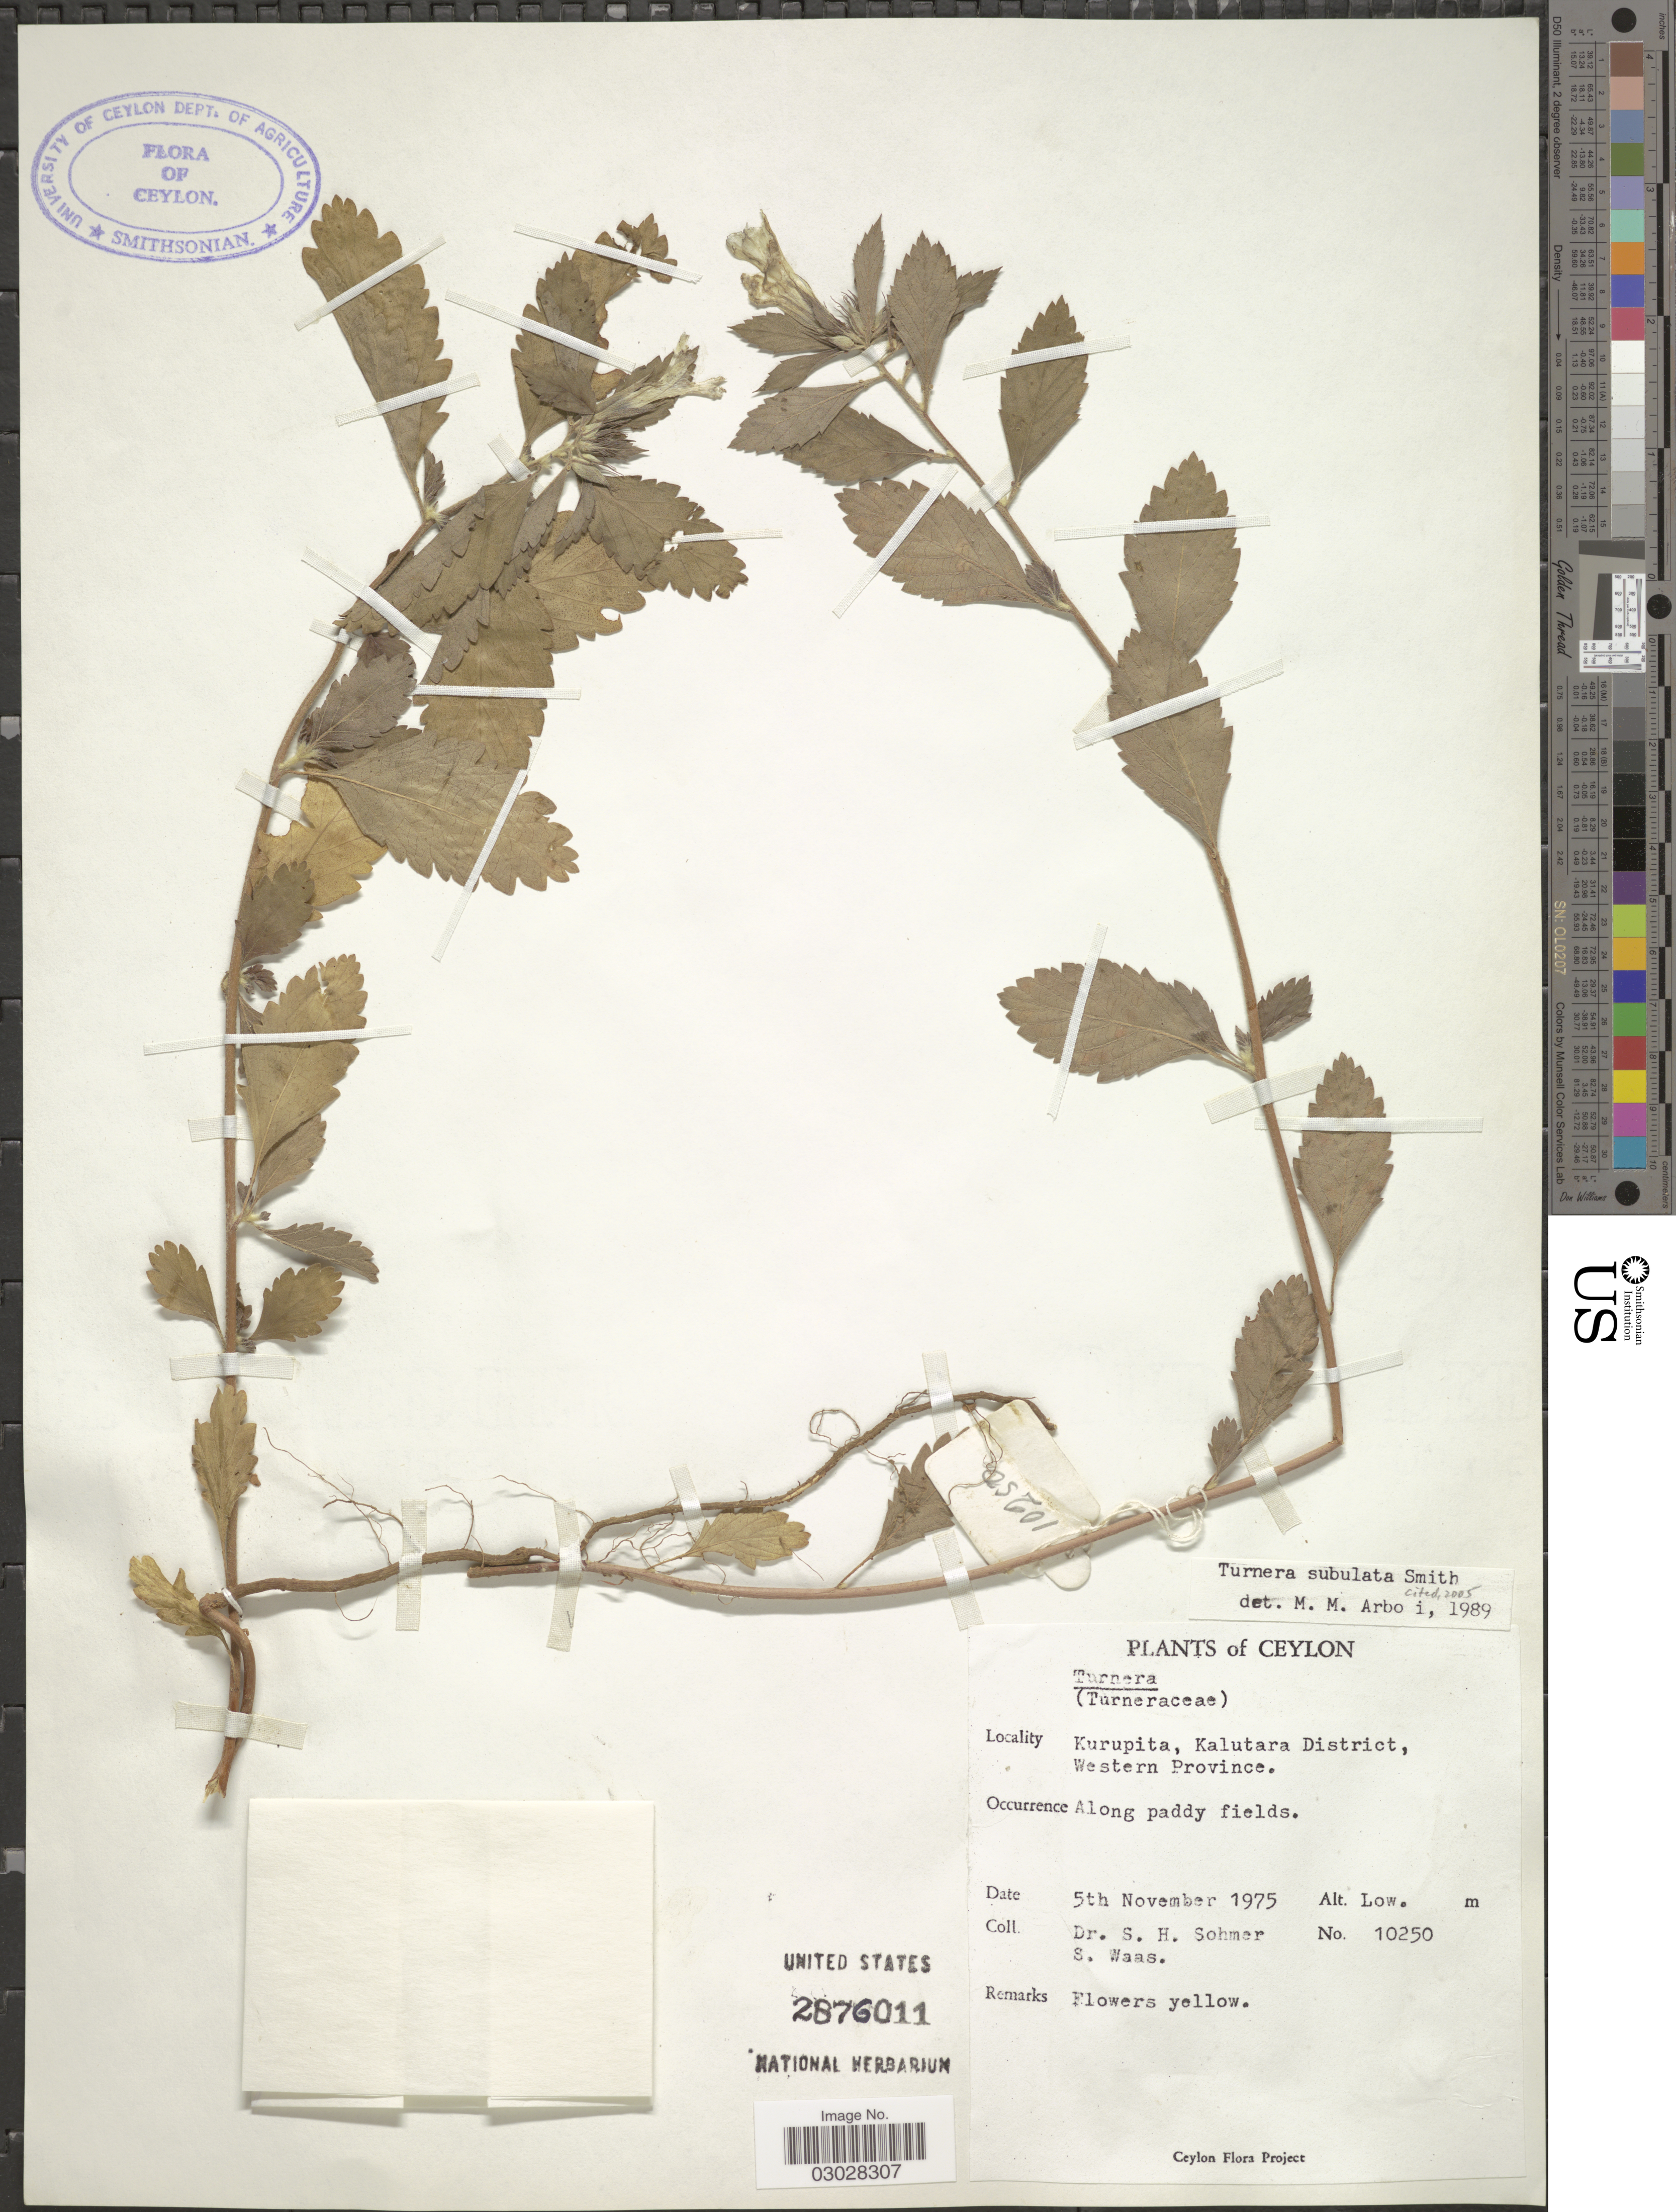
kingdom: Plantae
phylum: Tracheophyta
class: Magnoliopsida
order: Malpighiales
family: Turneraceae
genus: Turnera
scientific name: Turnera subulata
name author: Sm.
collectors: S. H. Sohmer & S. Waas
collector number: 10250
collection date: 1975-11-05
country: Sri Lanka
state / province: Western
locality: Ceylon. Kurupita, Kalutara District, Western Province.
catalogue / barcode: US 2876011